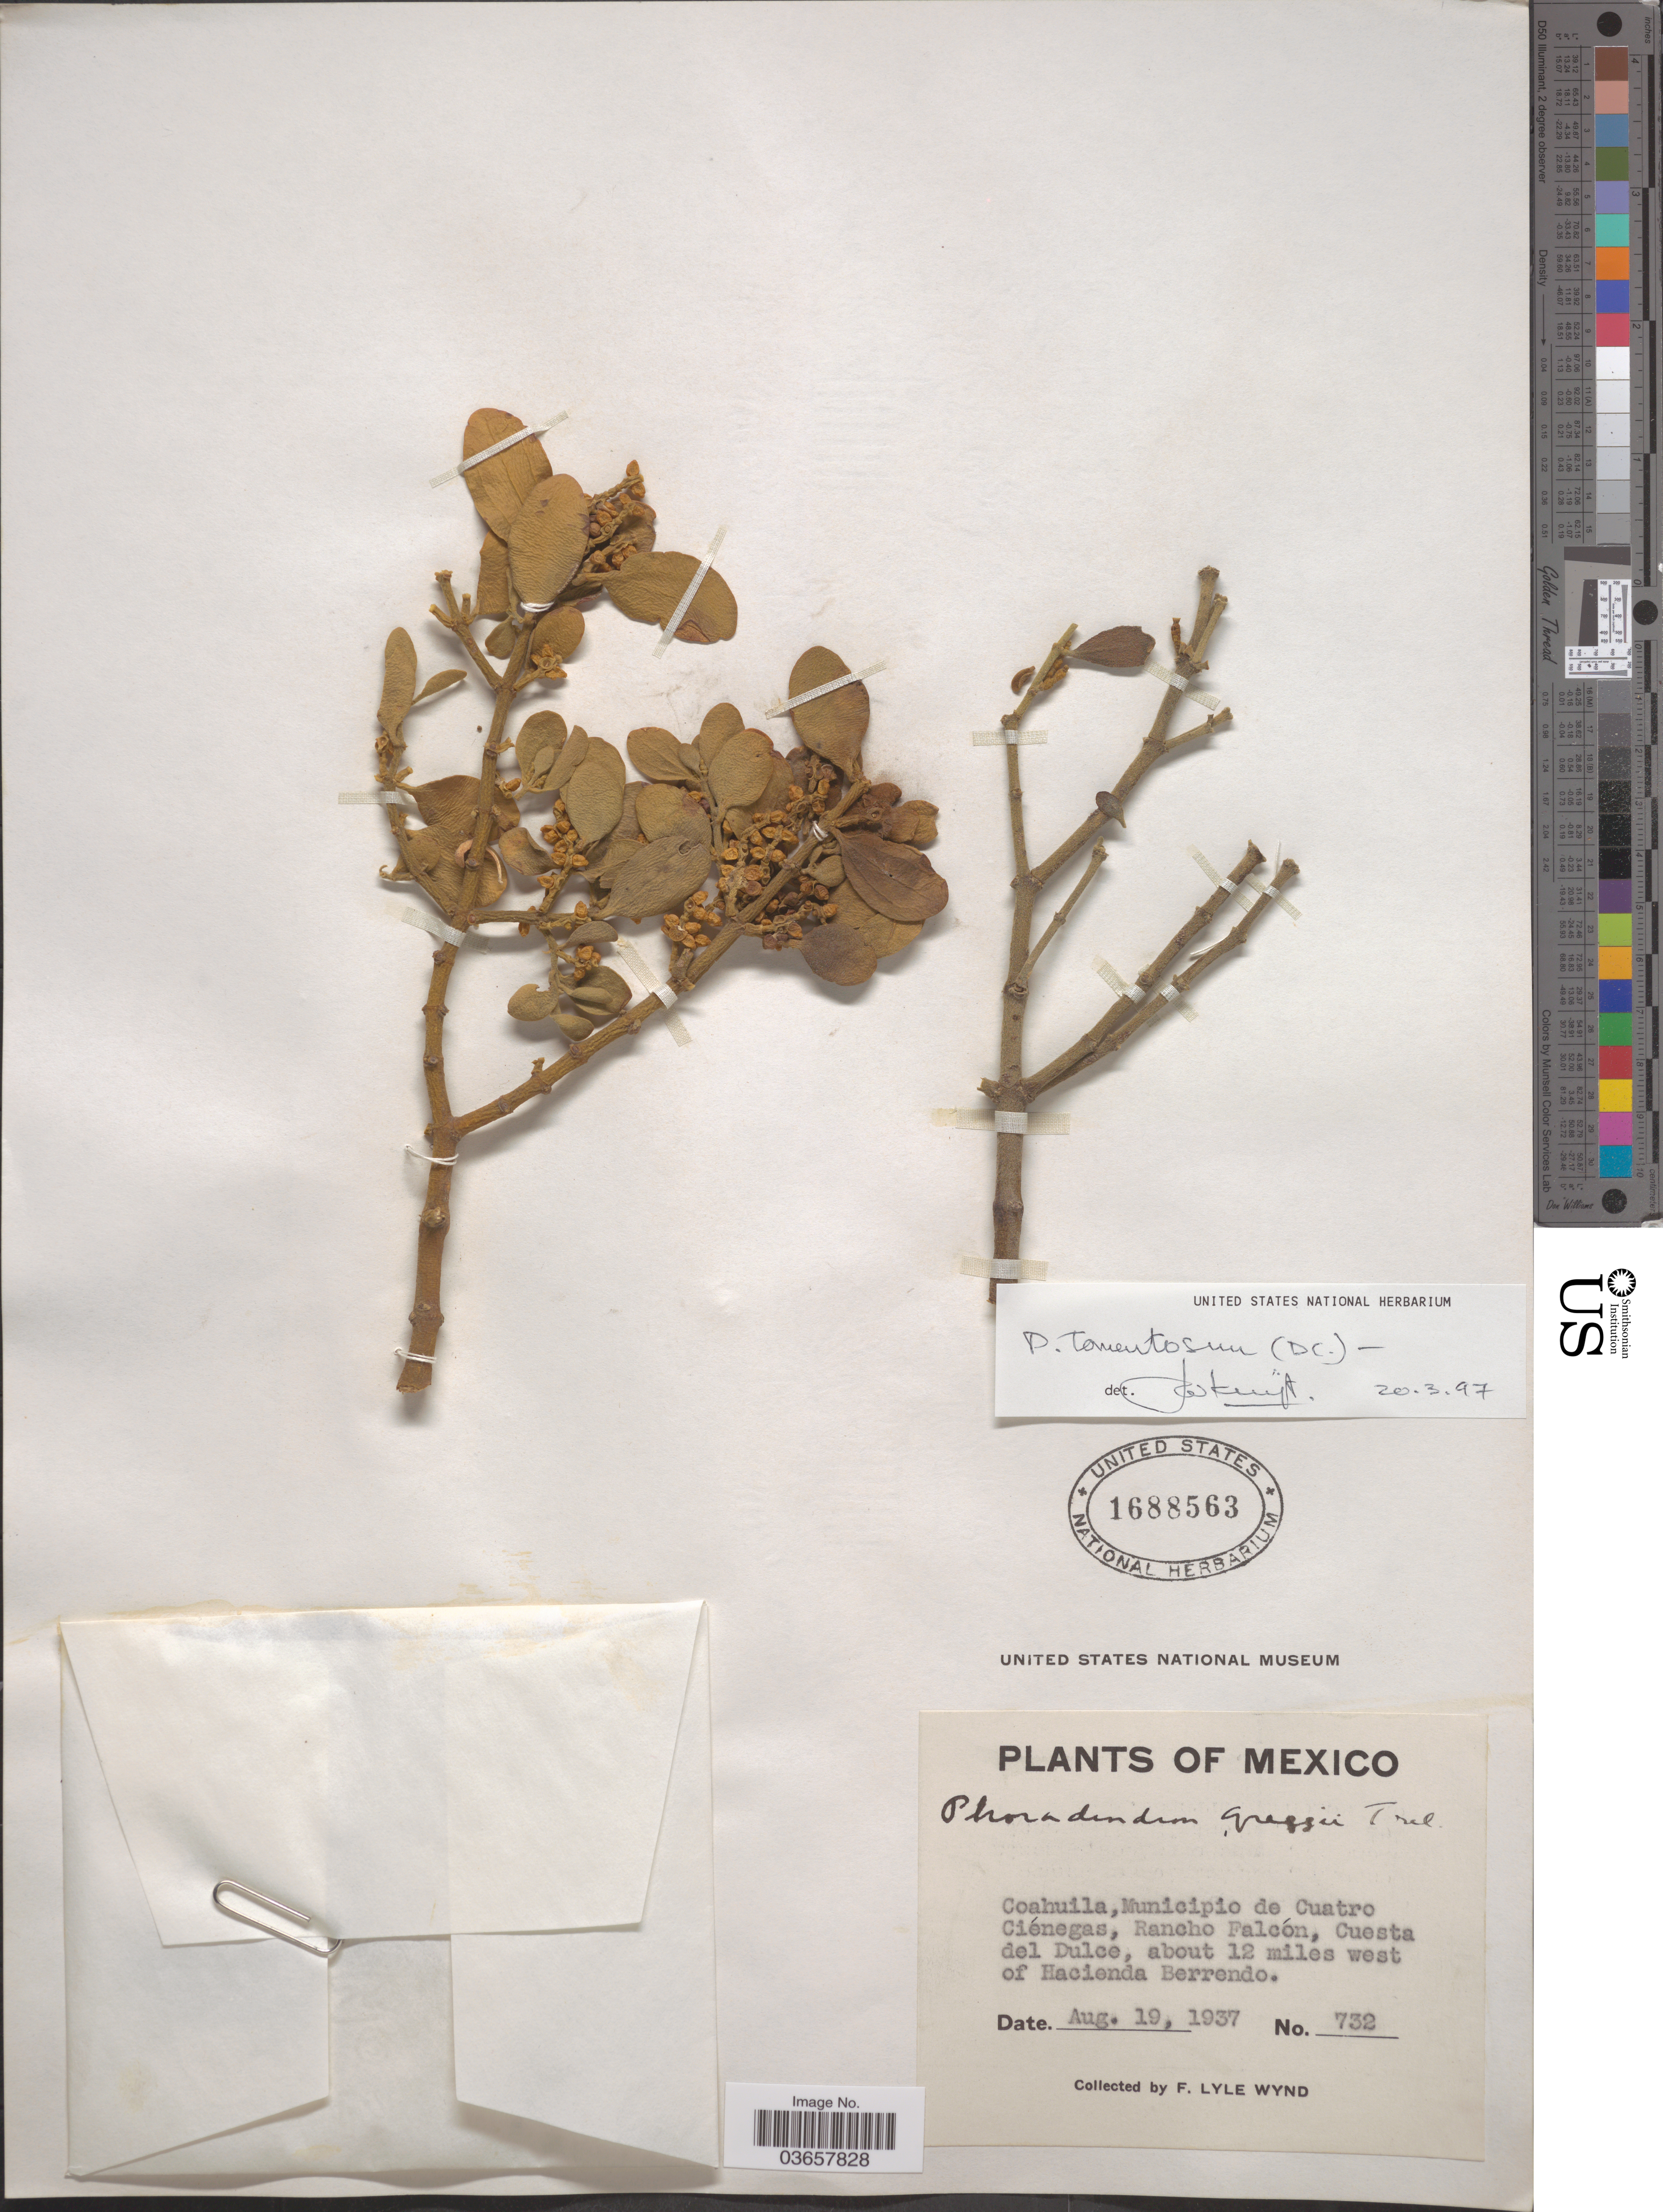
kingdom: Plantae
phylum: Tracheophyta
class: Magnoliopsida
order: Santalales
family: Viscaceae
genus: Phoradendron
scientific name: Phoradendron tomentosum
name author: DC.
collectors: F. L. Wynd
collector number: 732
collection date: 1937-08-19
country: Mexico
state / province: Coahuila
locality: Municipio de Cuatro Ciénegas, Rancho Falcón, Cuesta del Dulce, about 12 miles west of Hacienda Berrendo.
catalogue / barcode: US 1688563